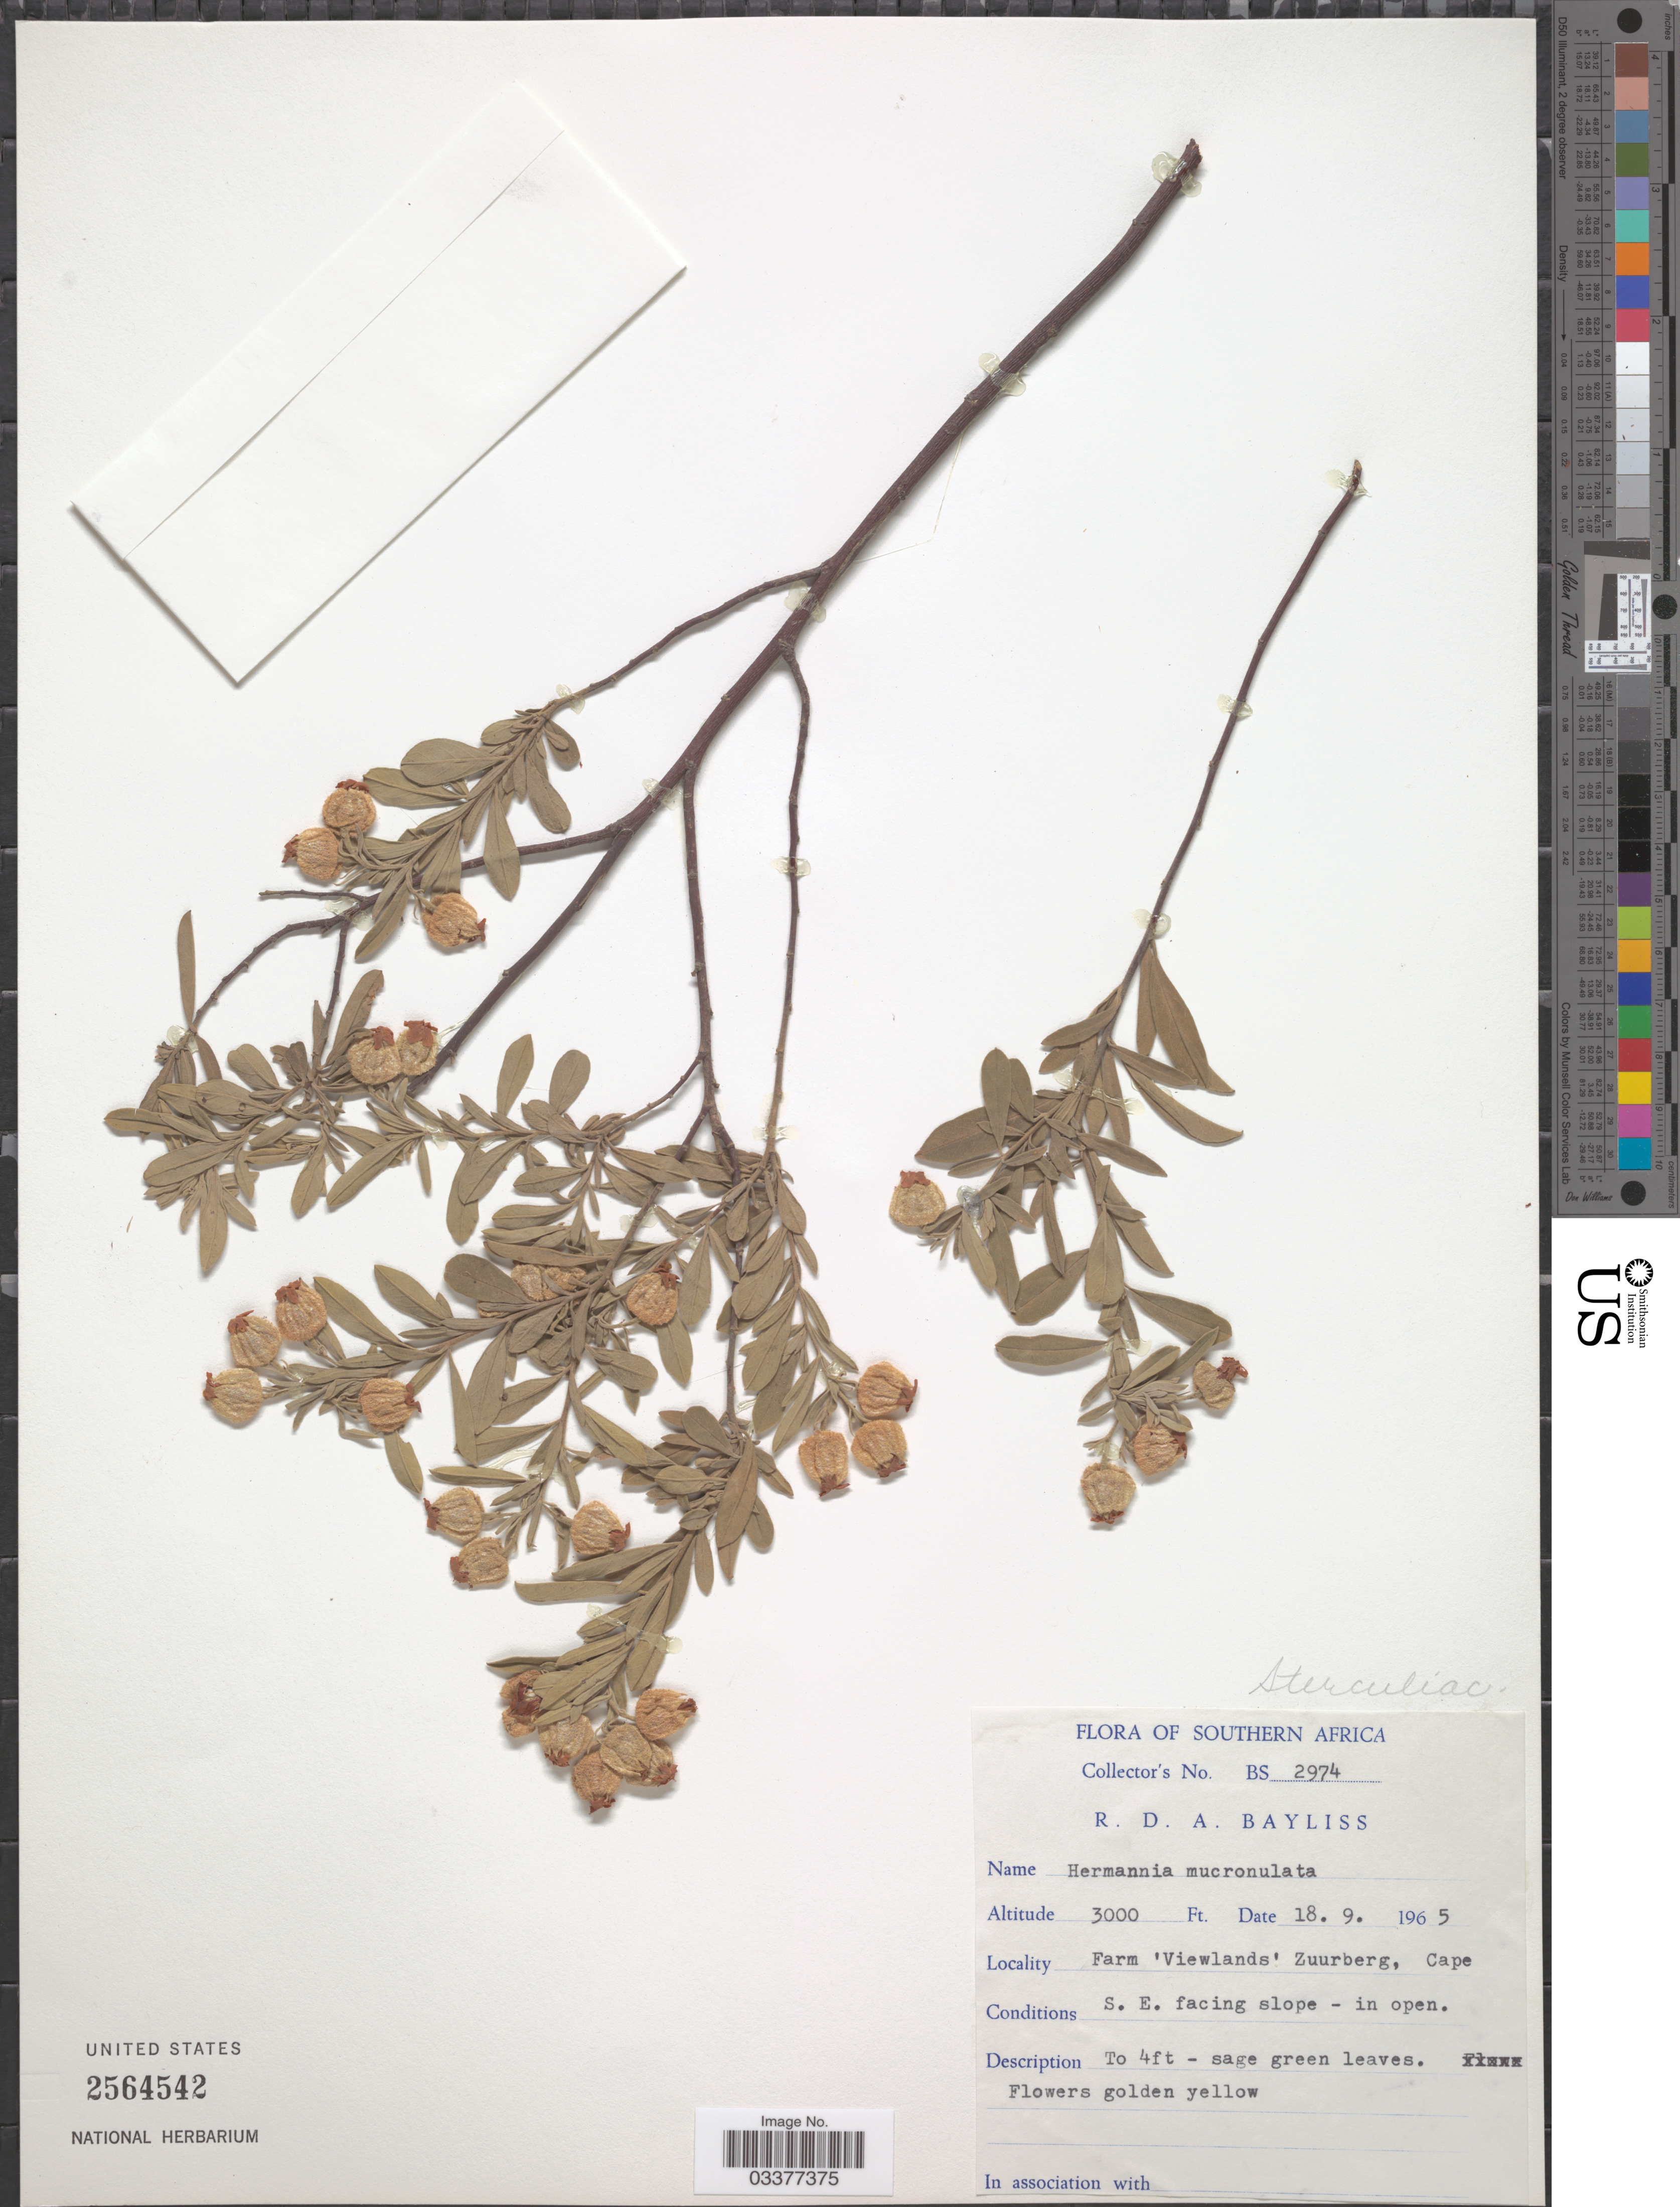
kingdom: Plantae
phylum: Tracheophyta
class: Magnoliopsida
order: Malvales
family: Malvaceae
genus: Hermannia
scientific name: Hermannia mucronulata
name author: Turcz.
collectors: R. Bayliss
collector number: BS2974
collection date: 1965-09-18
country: South Africa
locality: Southern Africa. Farm 'Viewlands' Zuurberg, Cape. S. E. facing slope.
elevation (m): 914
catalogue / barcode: US 2564542